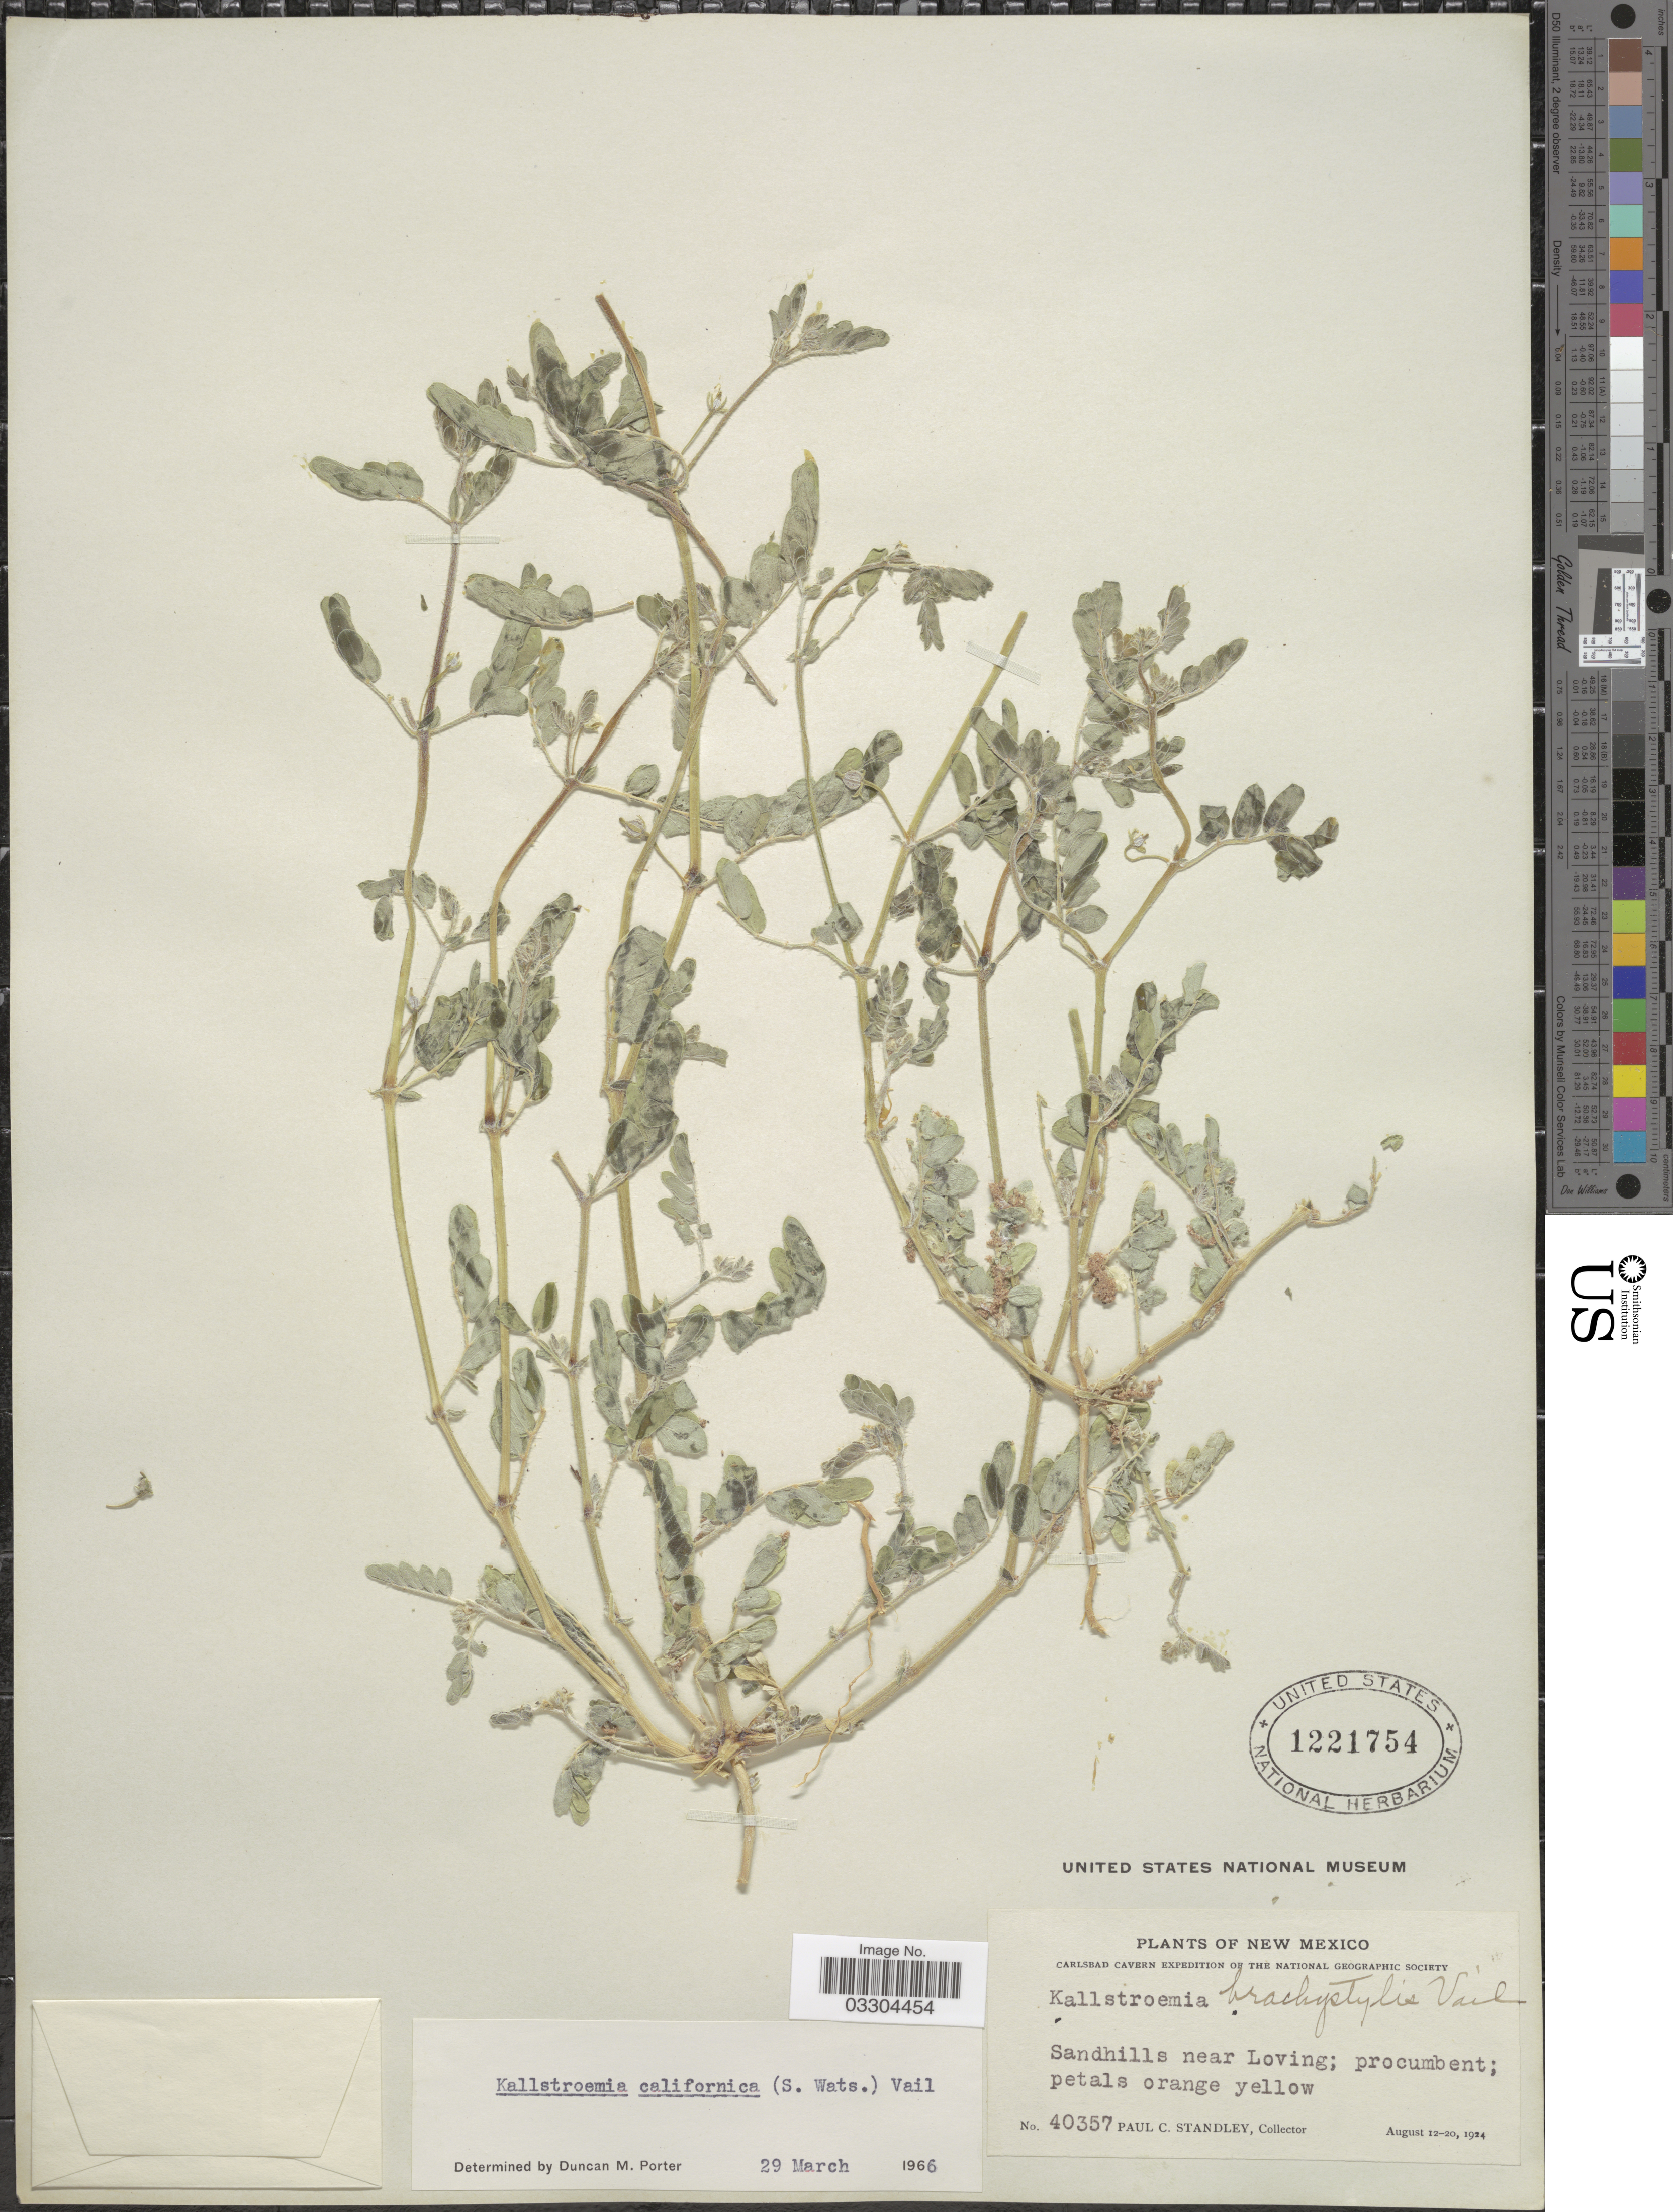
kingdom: Plantae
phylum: Tracheophyta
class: Magnoliopsida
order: Zygophyllales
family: Zygophyllaceae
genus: Kallstroemia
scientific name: Kallstroemia californica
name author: (S. Watson) Vail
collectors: P. C. Standley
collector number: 40357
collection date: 1924-08-12/1924-08-20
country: United States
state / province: New Mexico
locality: Sandhills near Loving.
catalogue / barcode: US 1221754